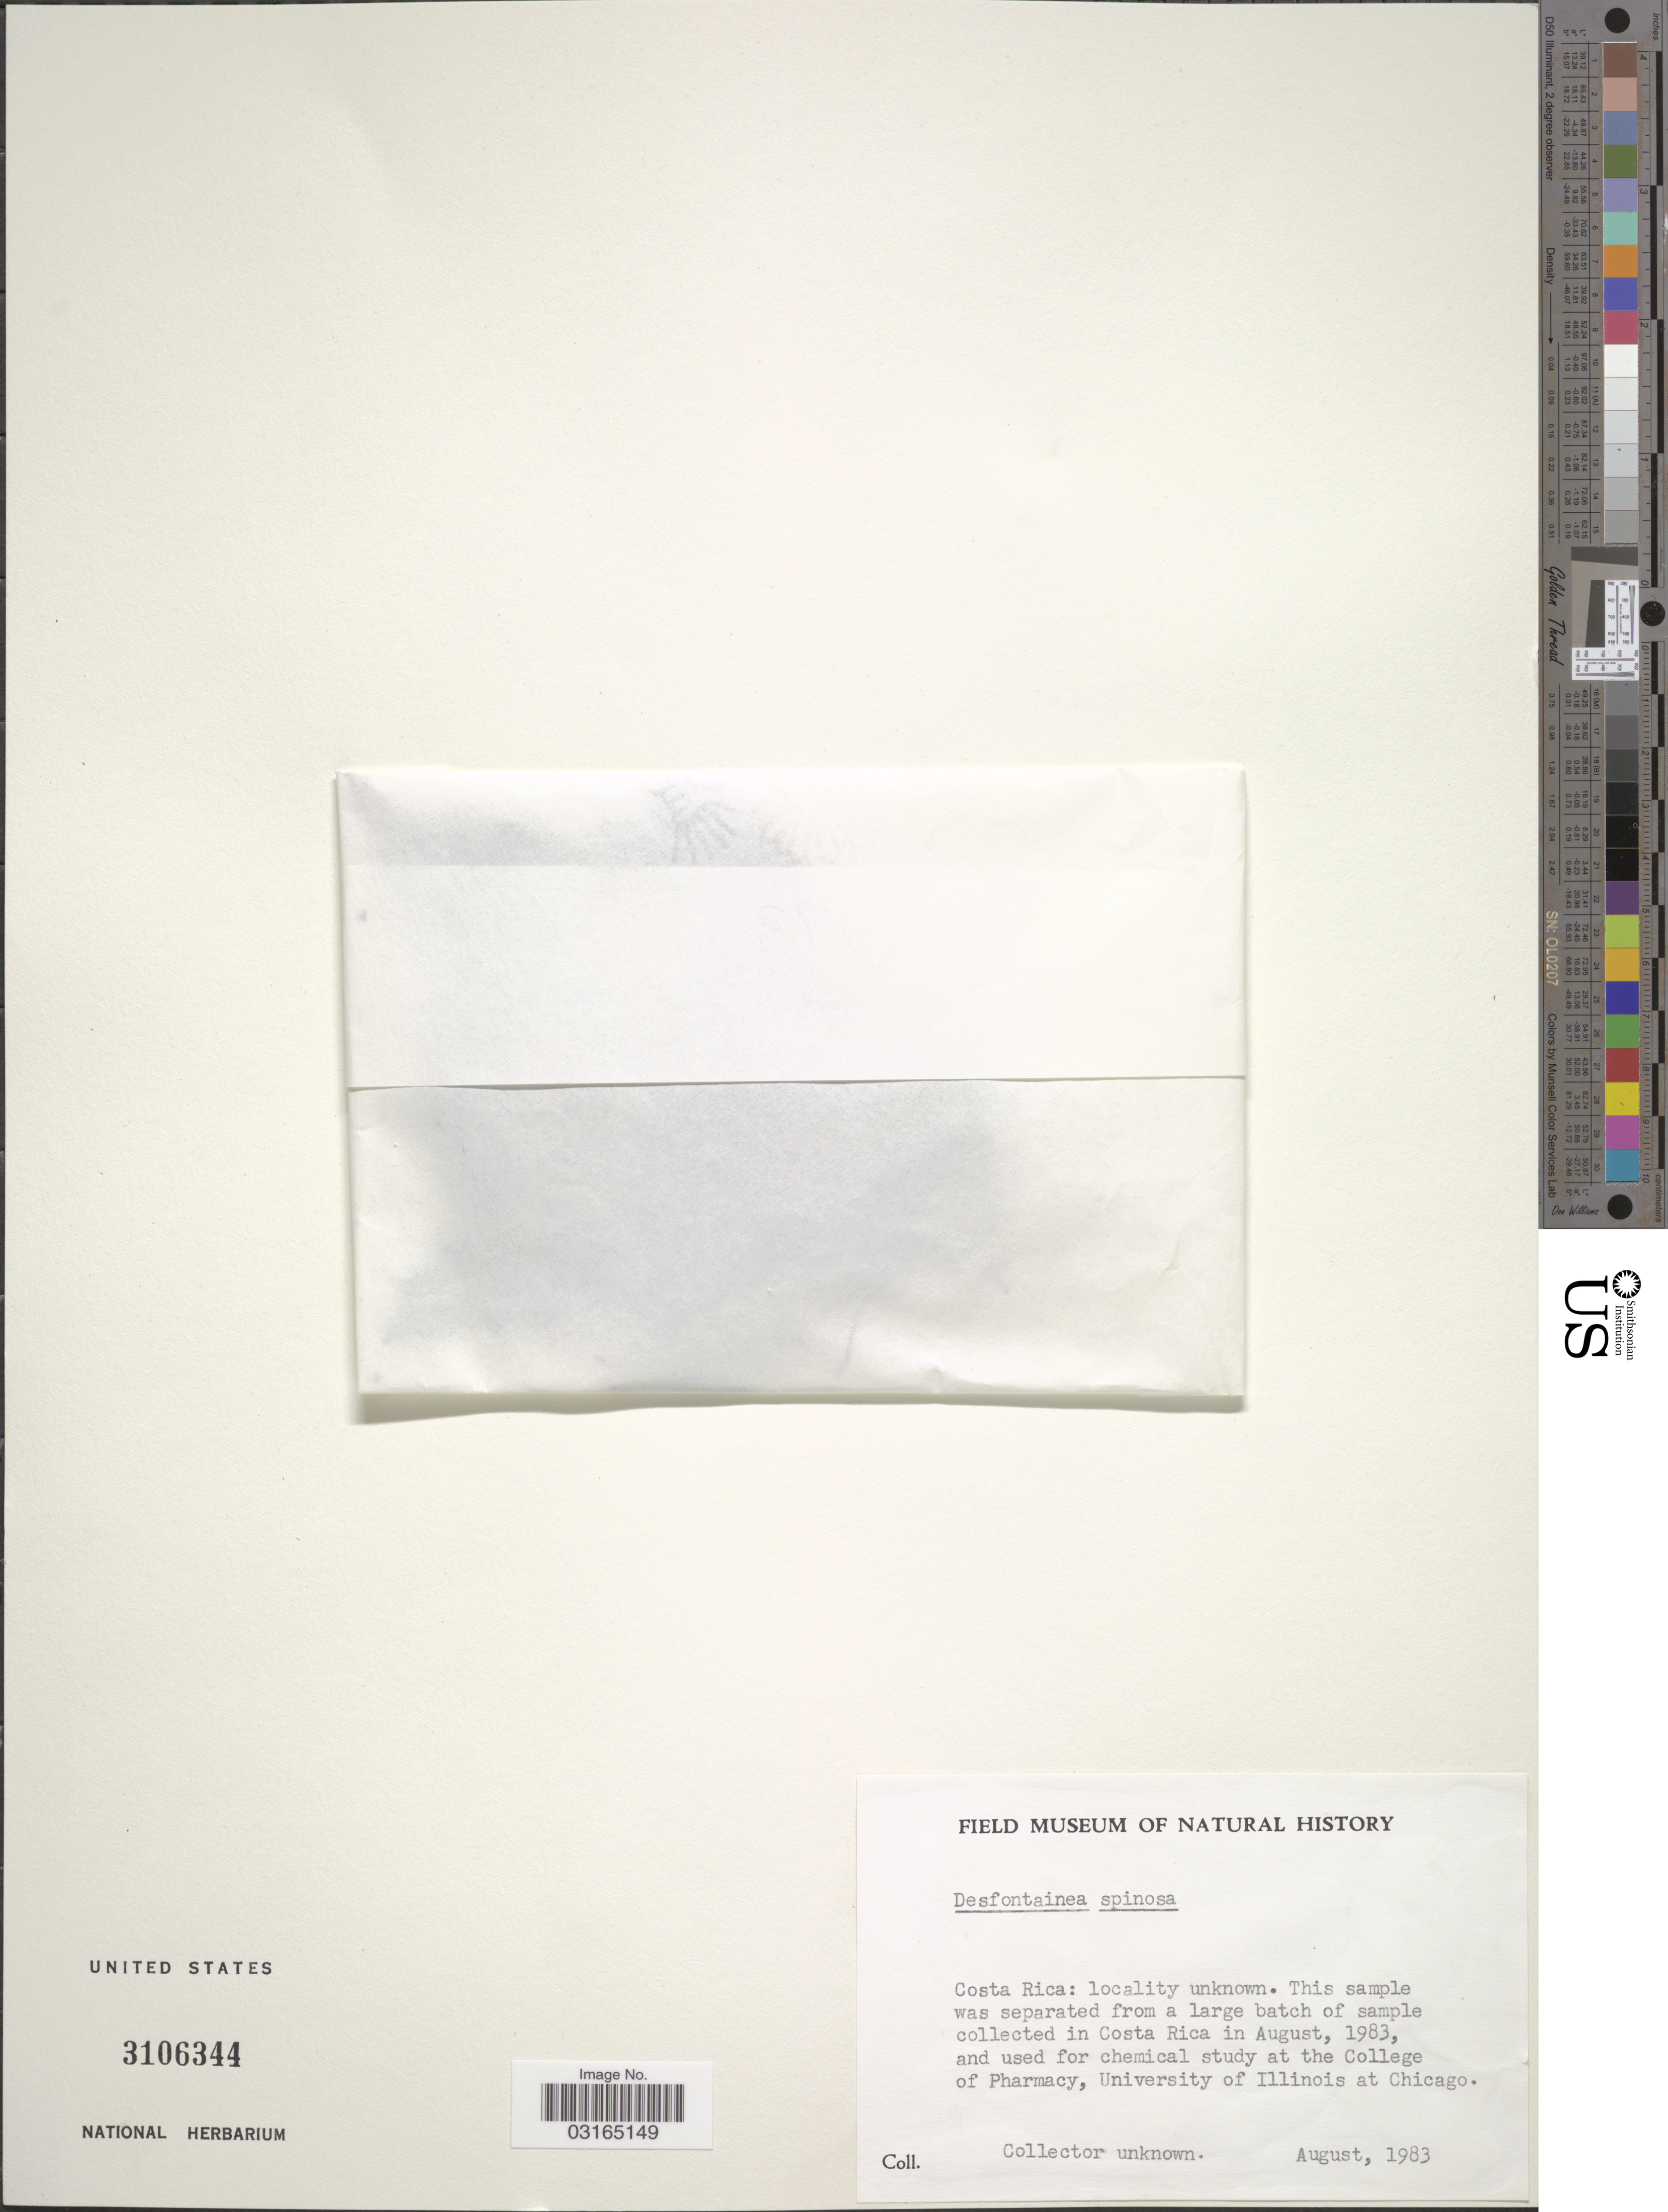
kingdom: Plantae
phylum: Tracheophyta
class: Magnoliopsida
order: Bruniales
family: Columelliaceae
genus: Desfontainia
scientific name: Desfontainia spinosa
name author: Ruiz & Pav.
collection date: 1983-08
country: Costa Rica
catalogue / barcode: US 3106344